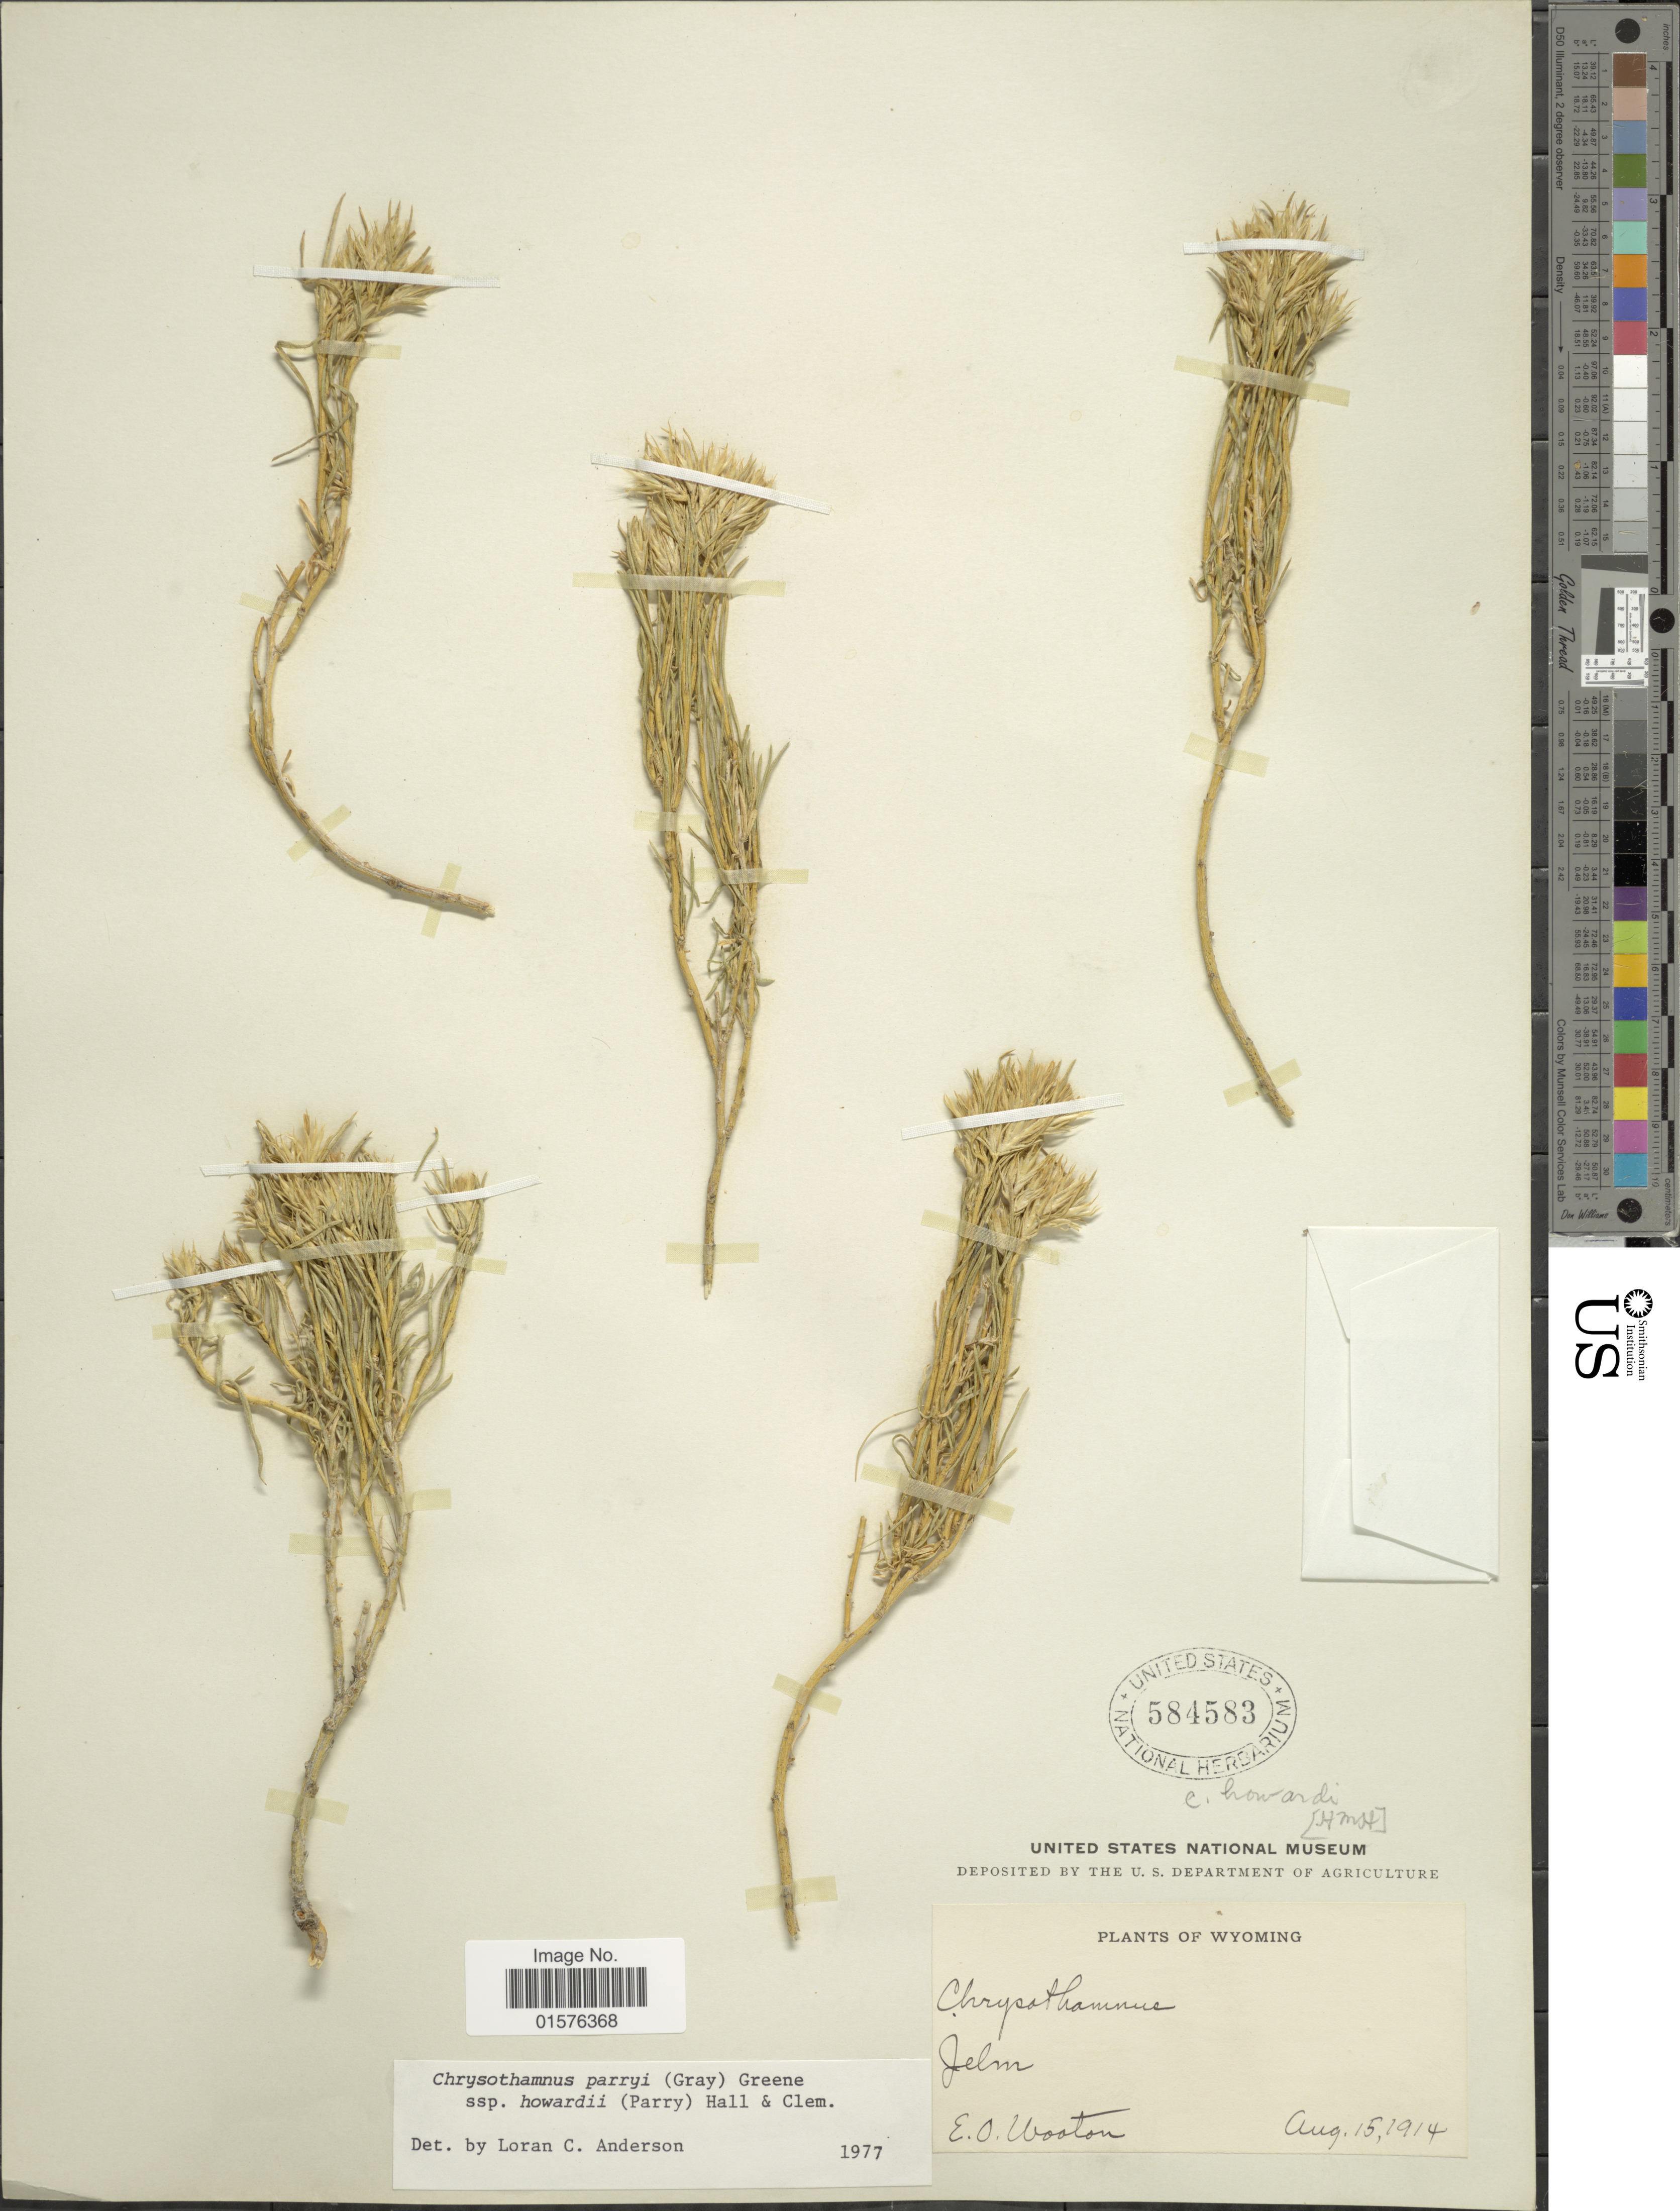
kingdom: Plantae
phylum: Tracheophyta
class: Magnoliopsida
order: Asterales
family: Asteraceae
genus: Ericameria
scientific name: Ericameria parryi var. howardii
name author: (A. Gray) G.L. Nesom & G.I. Baird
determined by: Urbatsch, Lowell E., Curator (LSU), Louisiana State University (UNITED STATES)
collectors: E. O. Wooton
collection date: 1914-08-15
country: United States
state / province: Wyoming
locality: Jelm.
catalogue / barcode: US 584583